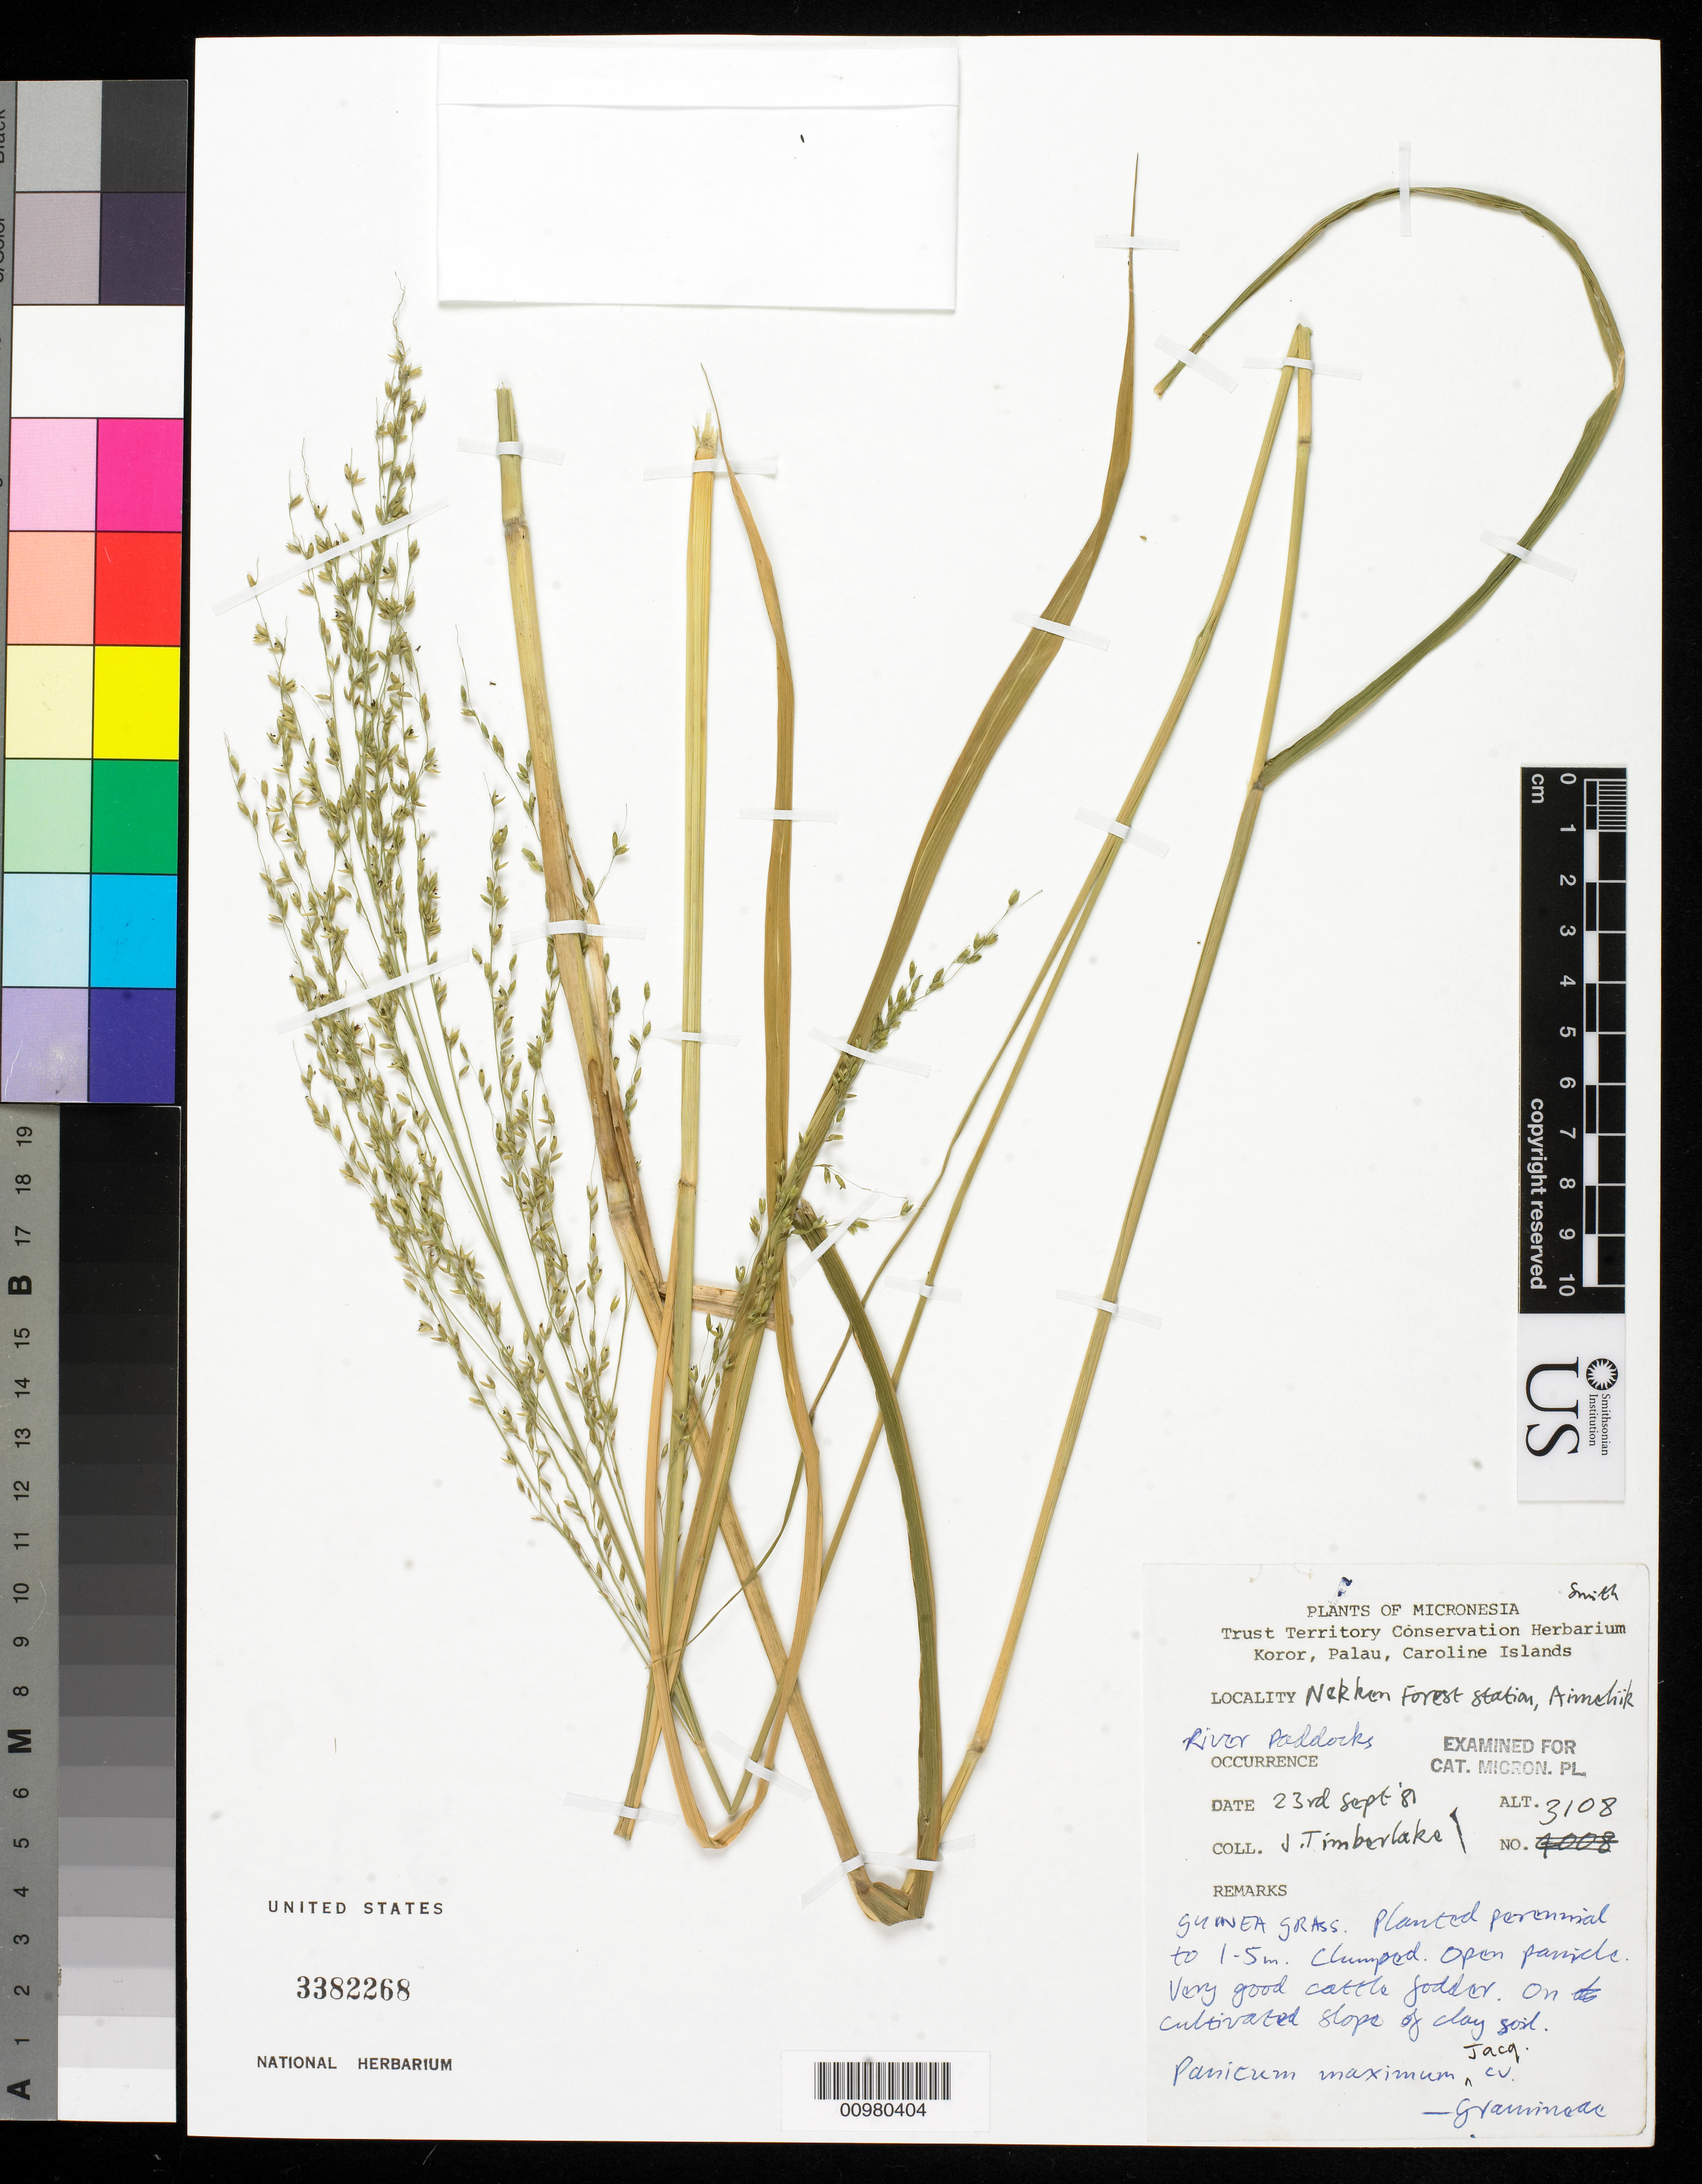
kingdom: Plantae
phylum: Tracheophyta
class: Liliopsida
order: Poales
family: Poaceae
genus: Panicum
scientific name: Panicum maximum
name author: Jacq.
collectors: J. Timberlake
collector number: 3108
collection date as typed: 23 Sep 1981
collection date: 1981-09-23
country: Palau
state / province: Aimeliik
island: Babeldaob [Babelthuap]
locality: Nekken Forest Station, Aimeliik, River paddocks.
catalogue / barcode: US 3382268